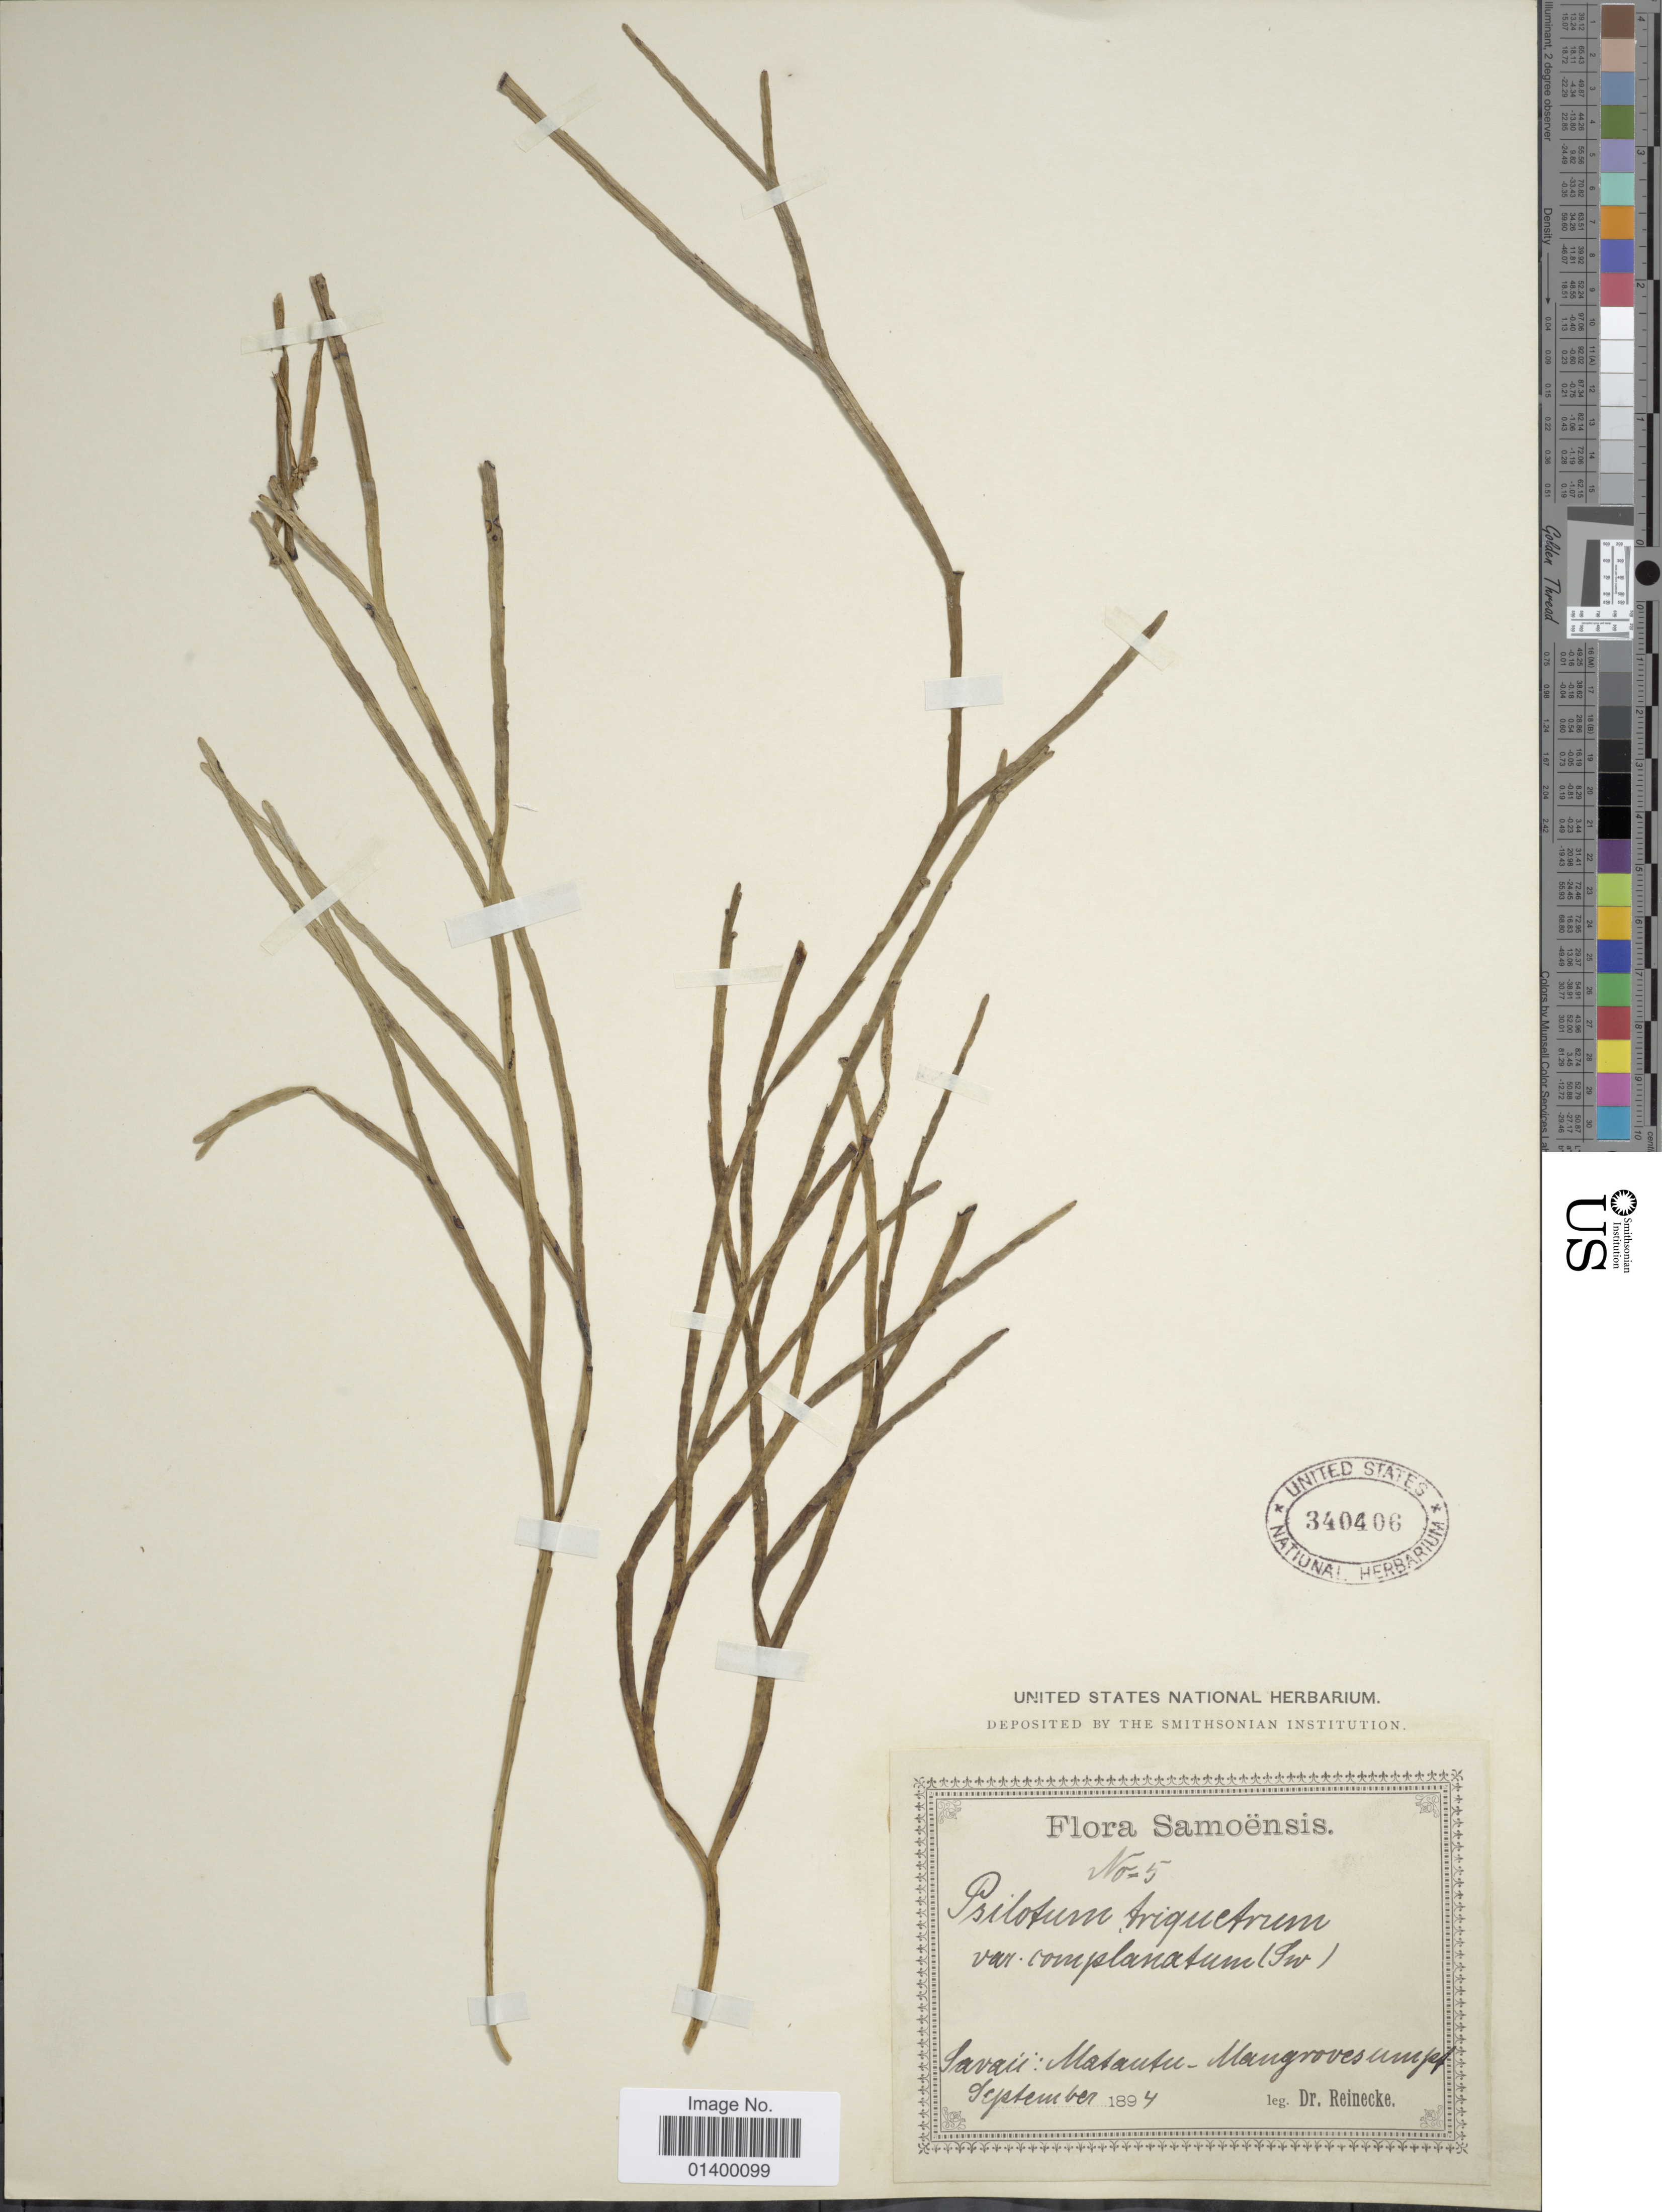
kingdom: Plantae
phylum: Tracheophyta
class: Polypodiopsida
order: Psilotales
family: Psilotaceae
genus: Psilotum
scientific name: Psilotum complanatum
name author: Sw.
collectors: -- Reinecke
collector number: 5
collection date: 1894-09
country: Samoa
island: Savai'i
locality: Savaii: matandu-Mangrove swamp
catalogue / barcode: US 340406